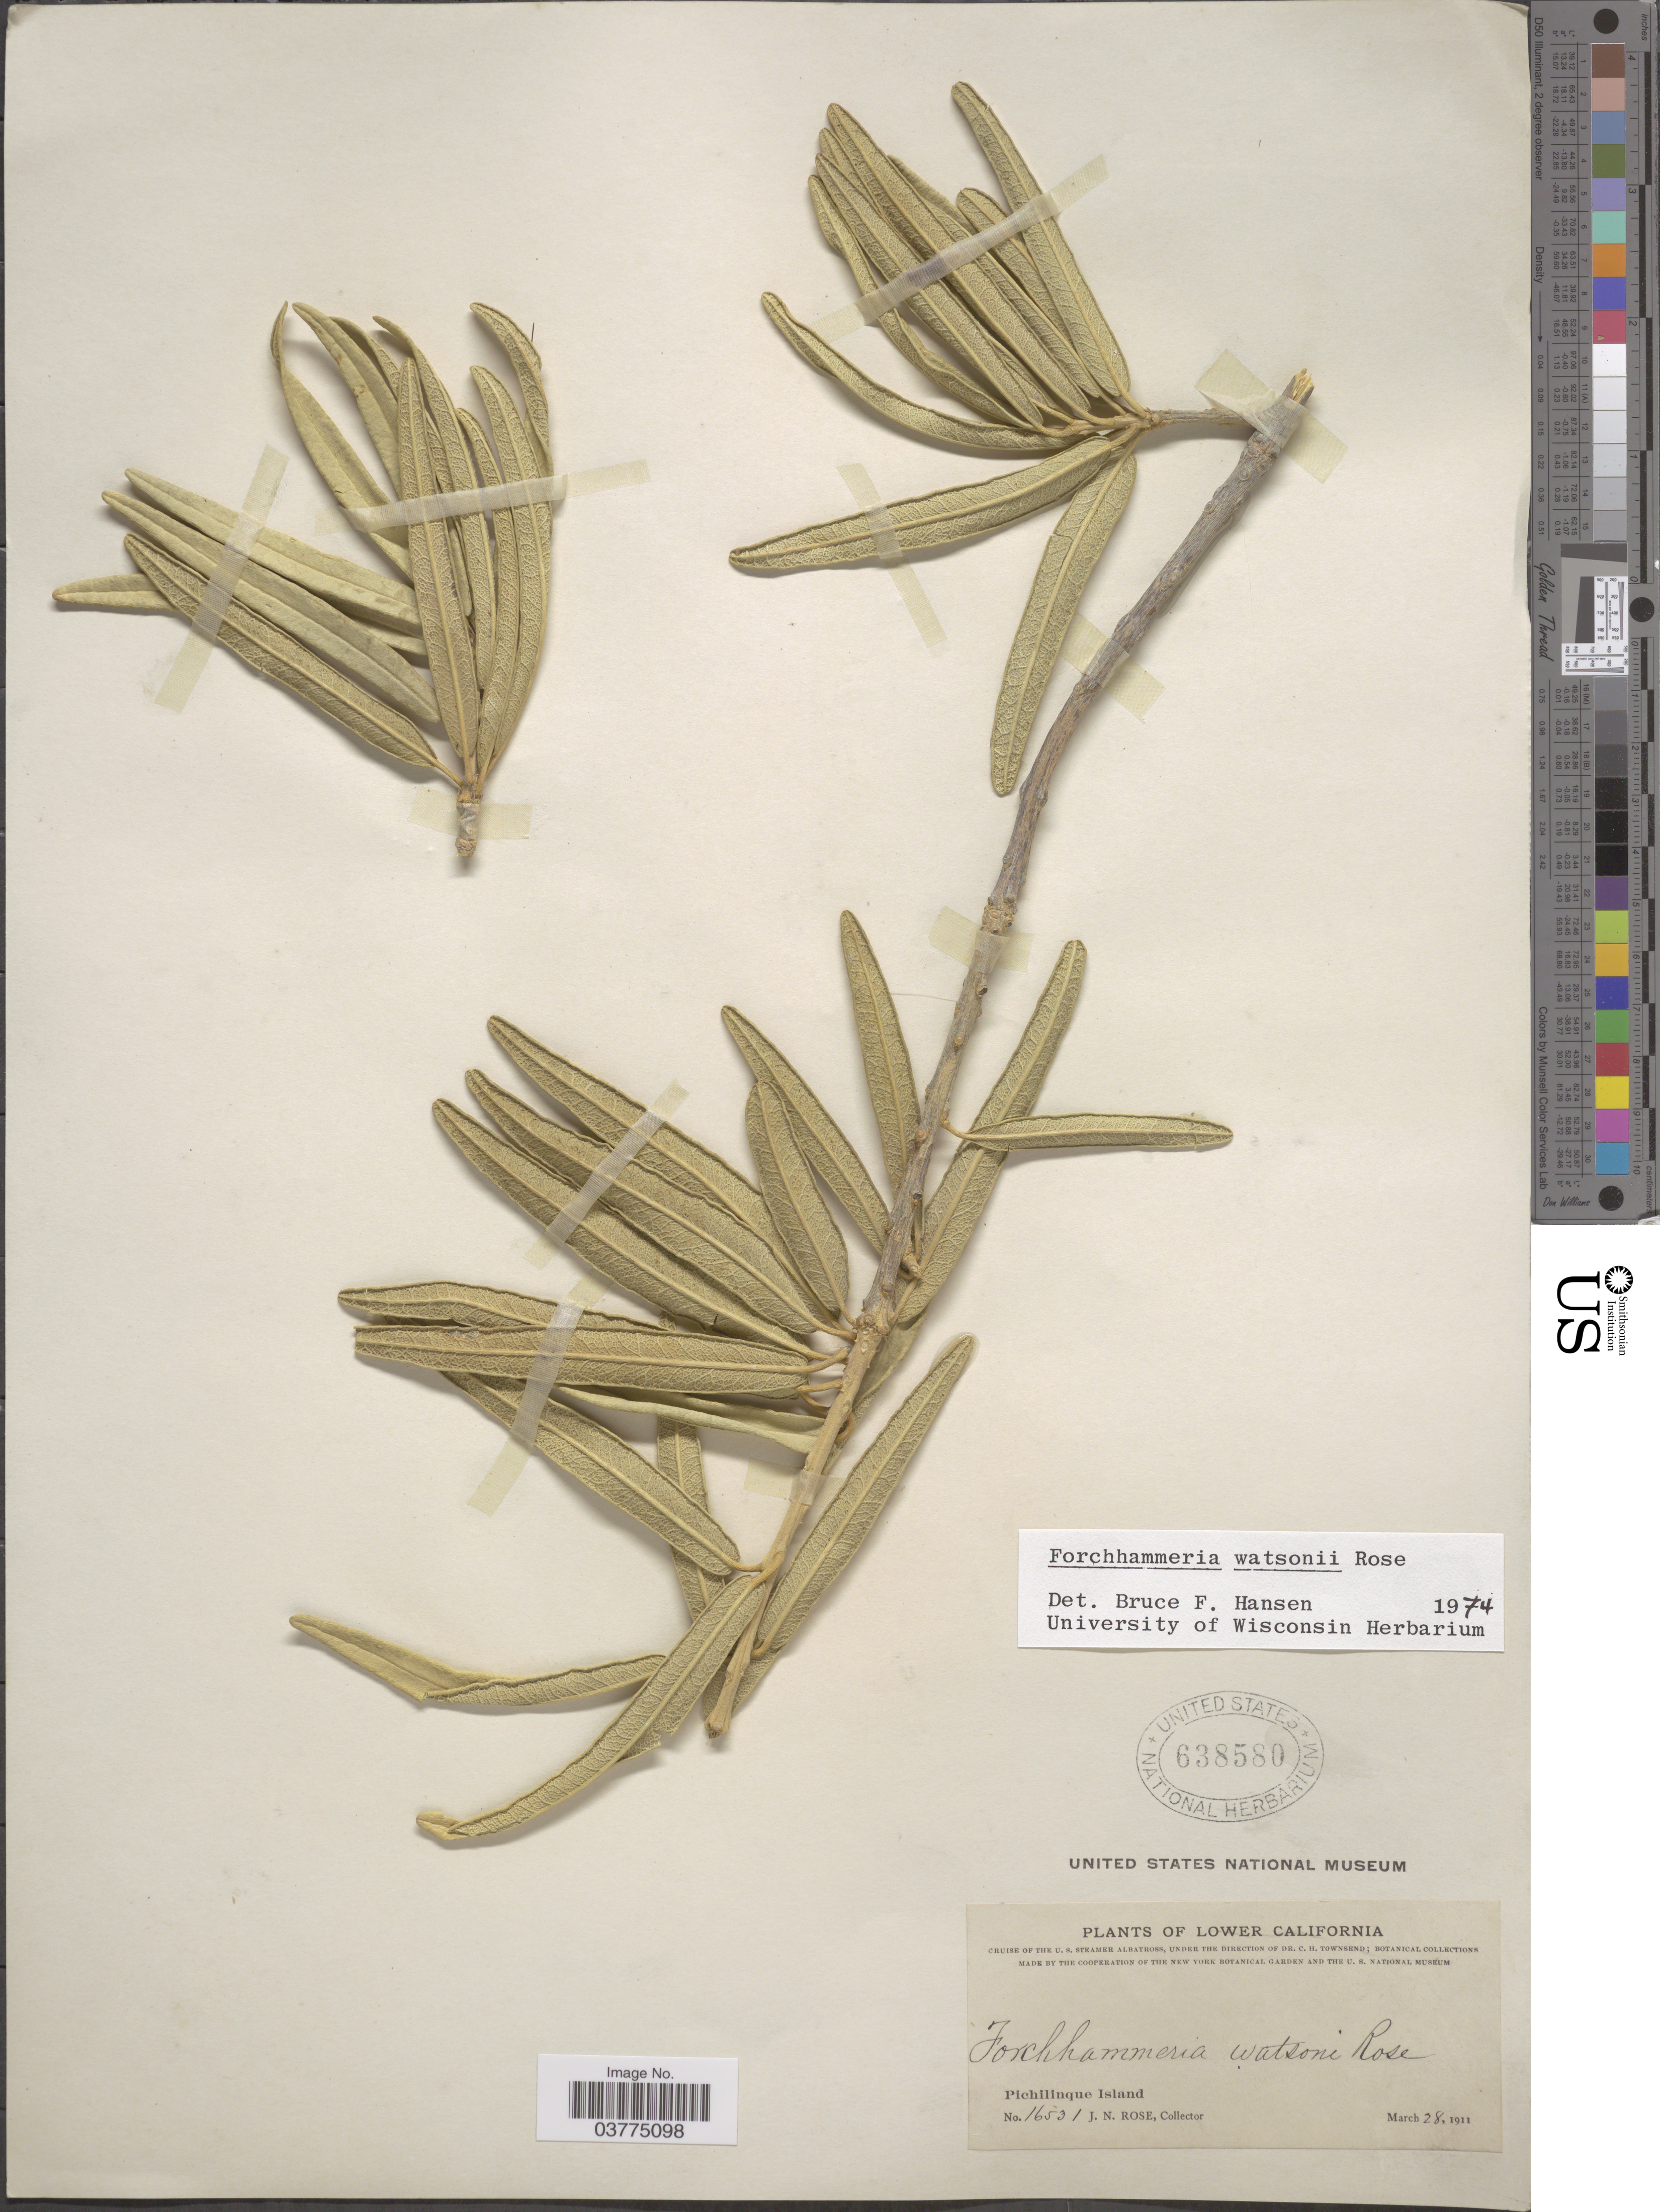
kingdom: Plantae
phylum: Tracheophyta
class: Magnoliopsida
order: Brassicales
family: Stixaceae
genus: Forchhammeria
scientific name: Forchhammeria watsonii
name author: Rose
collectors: J. N. Rose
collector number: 16531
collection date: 1911-03-28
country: Mexico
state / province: Baja California Sur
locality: Lower California. Pichilinque Island.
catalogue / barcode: US 638580